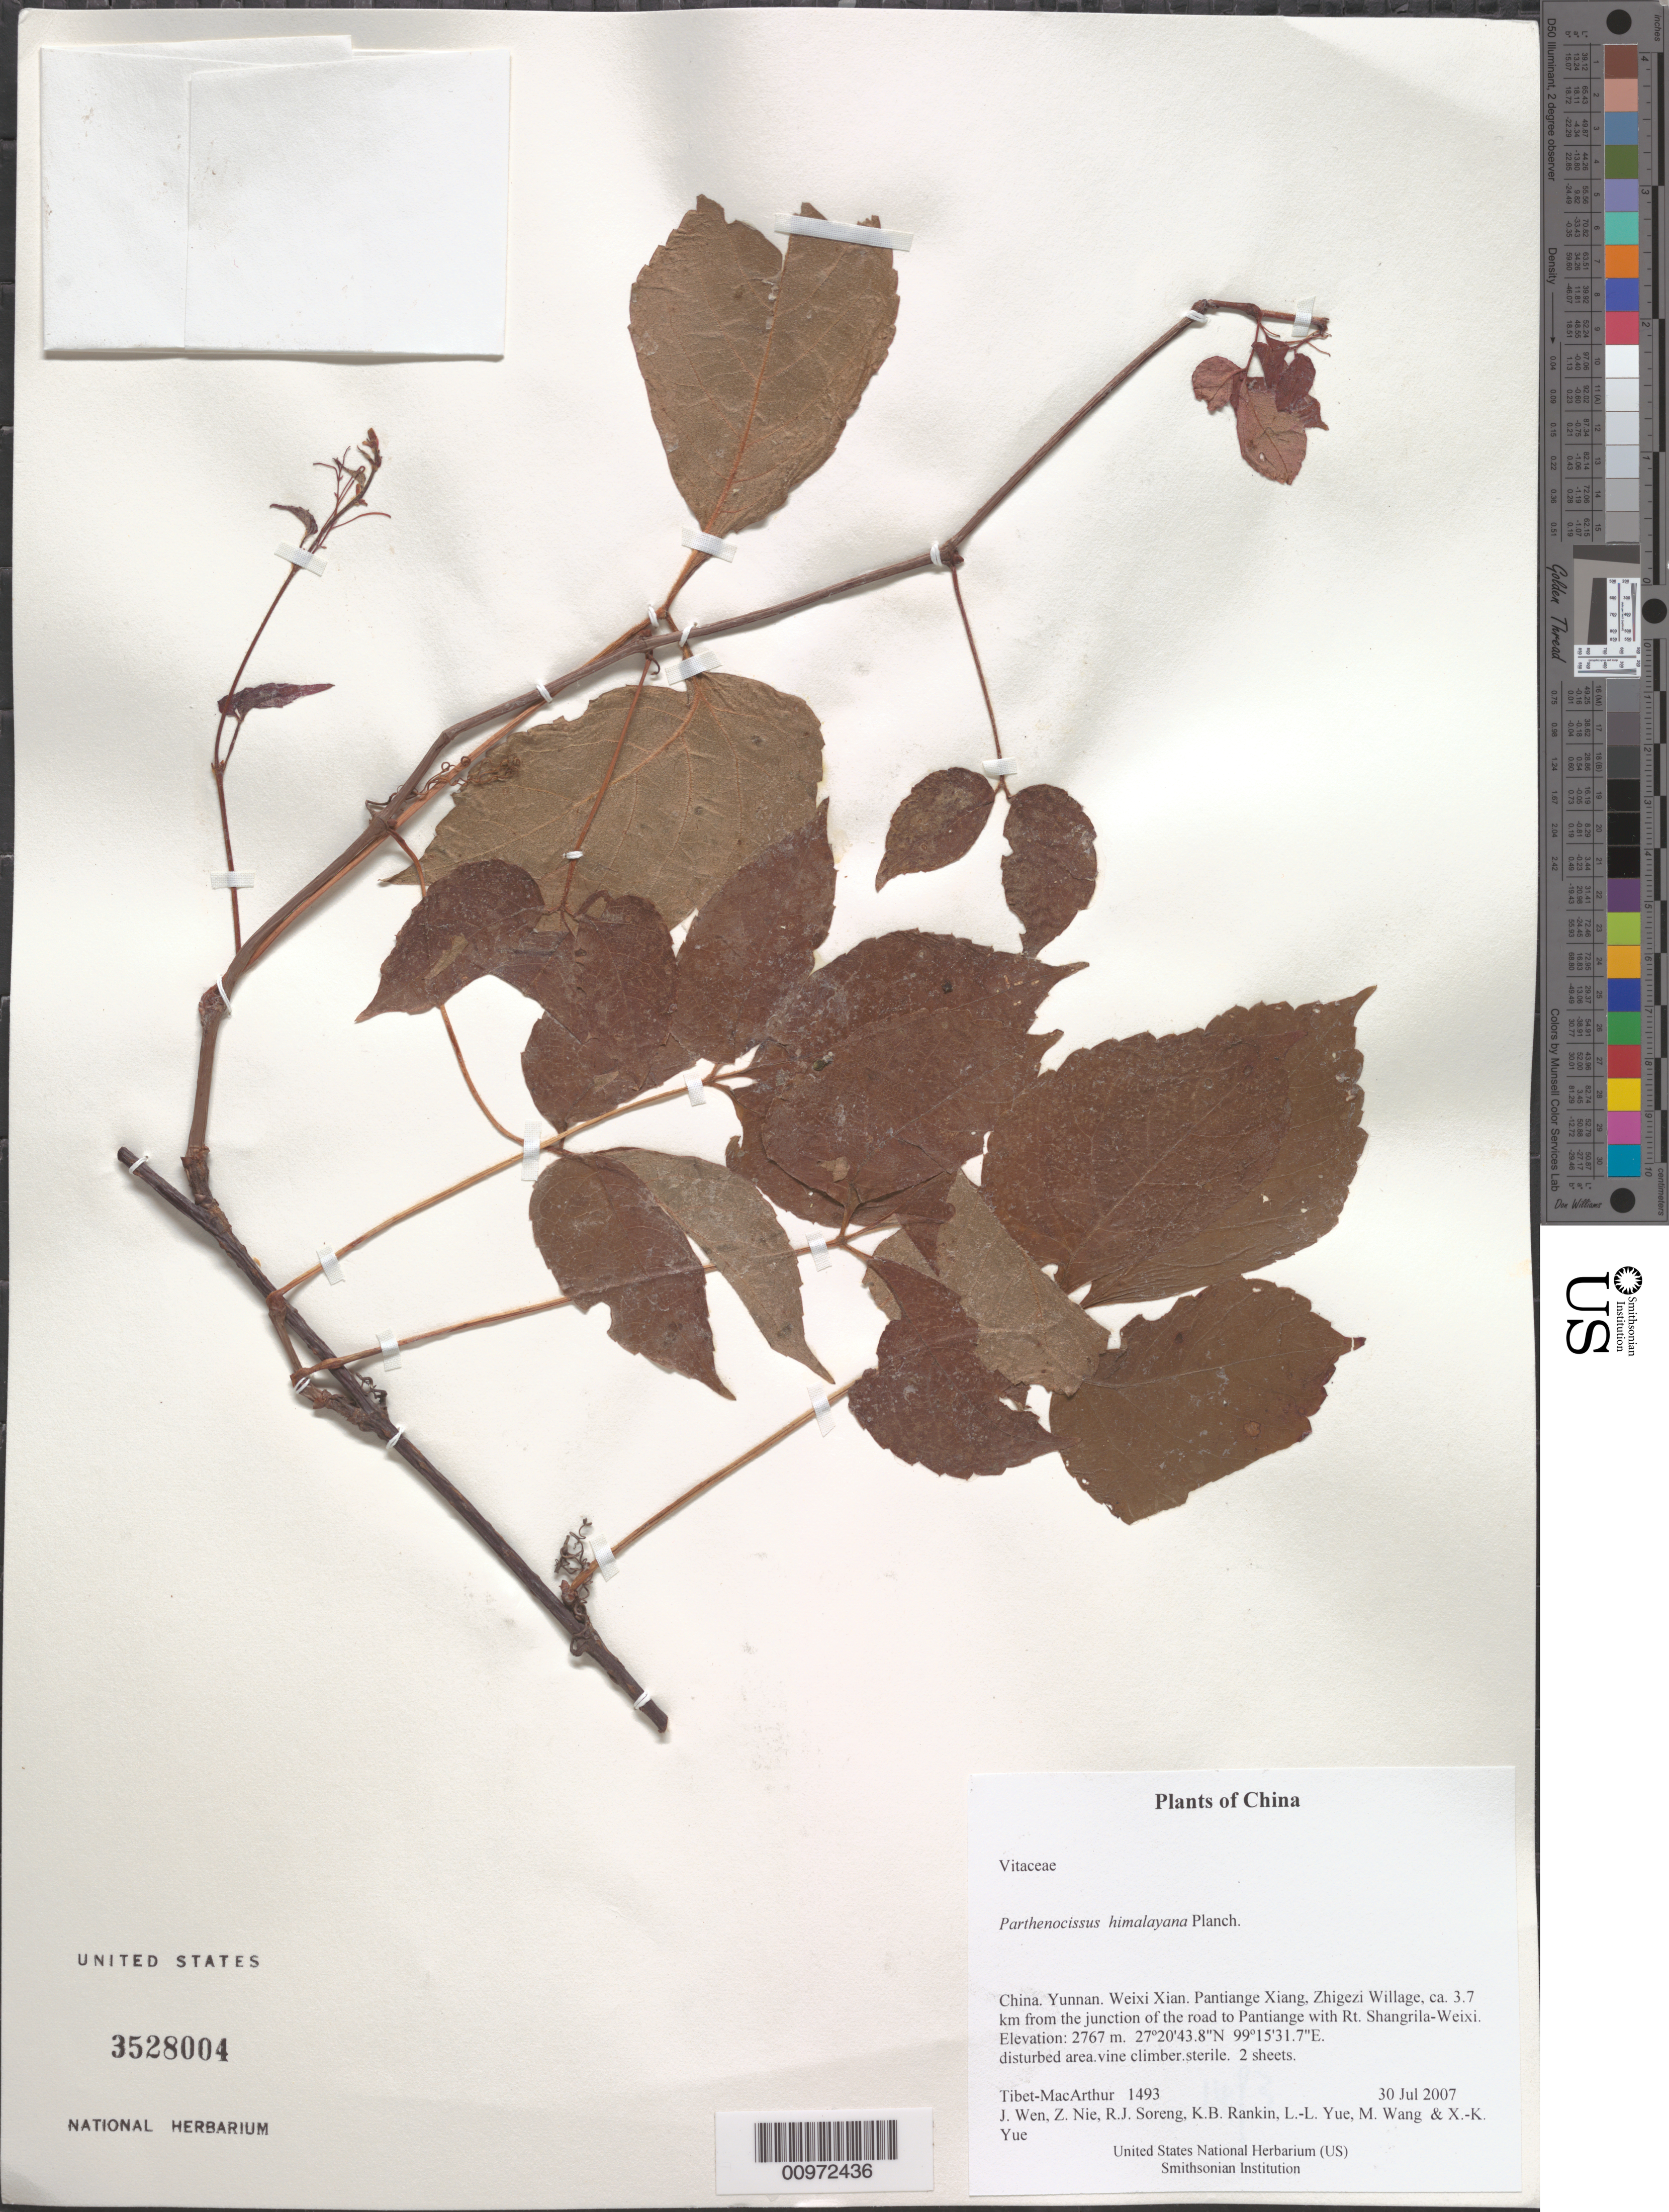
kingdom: Plantae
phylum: Tracheophyta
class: Magnoliopsida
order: Vitales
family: Vitaceae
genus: Parthenocissus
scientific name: Parthenocissus himalayana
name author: (Royle) Planch.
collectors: Tibet-MacArthur, J. Wen, Z. Nie, R. J. Soreng, K. Rankin, L. Yue, M. Wang & X. Yue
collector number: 1493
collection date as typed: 30 Jul 2007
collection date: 2007-07-30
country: China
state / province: Yunnan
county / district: Weixi Xian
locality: Pantiange Xiang, Zhigezi Willage, ca. 3.7 km from the junction of the road to Pantiange with Rt. Shangrila-Weixi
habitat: disturbed area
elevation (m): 2767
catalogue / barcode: US 3528004